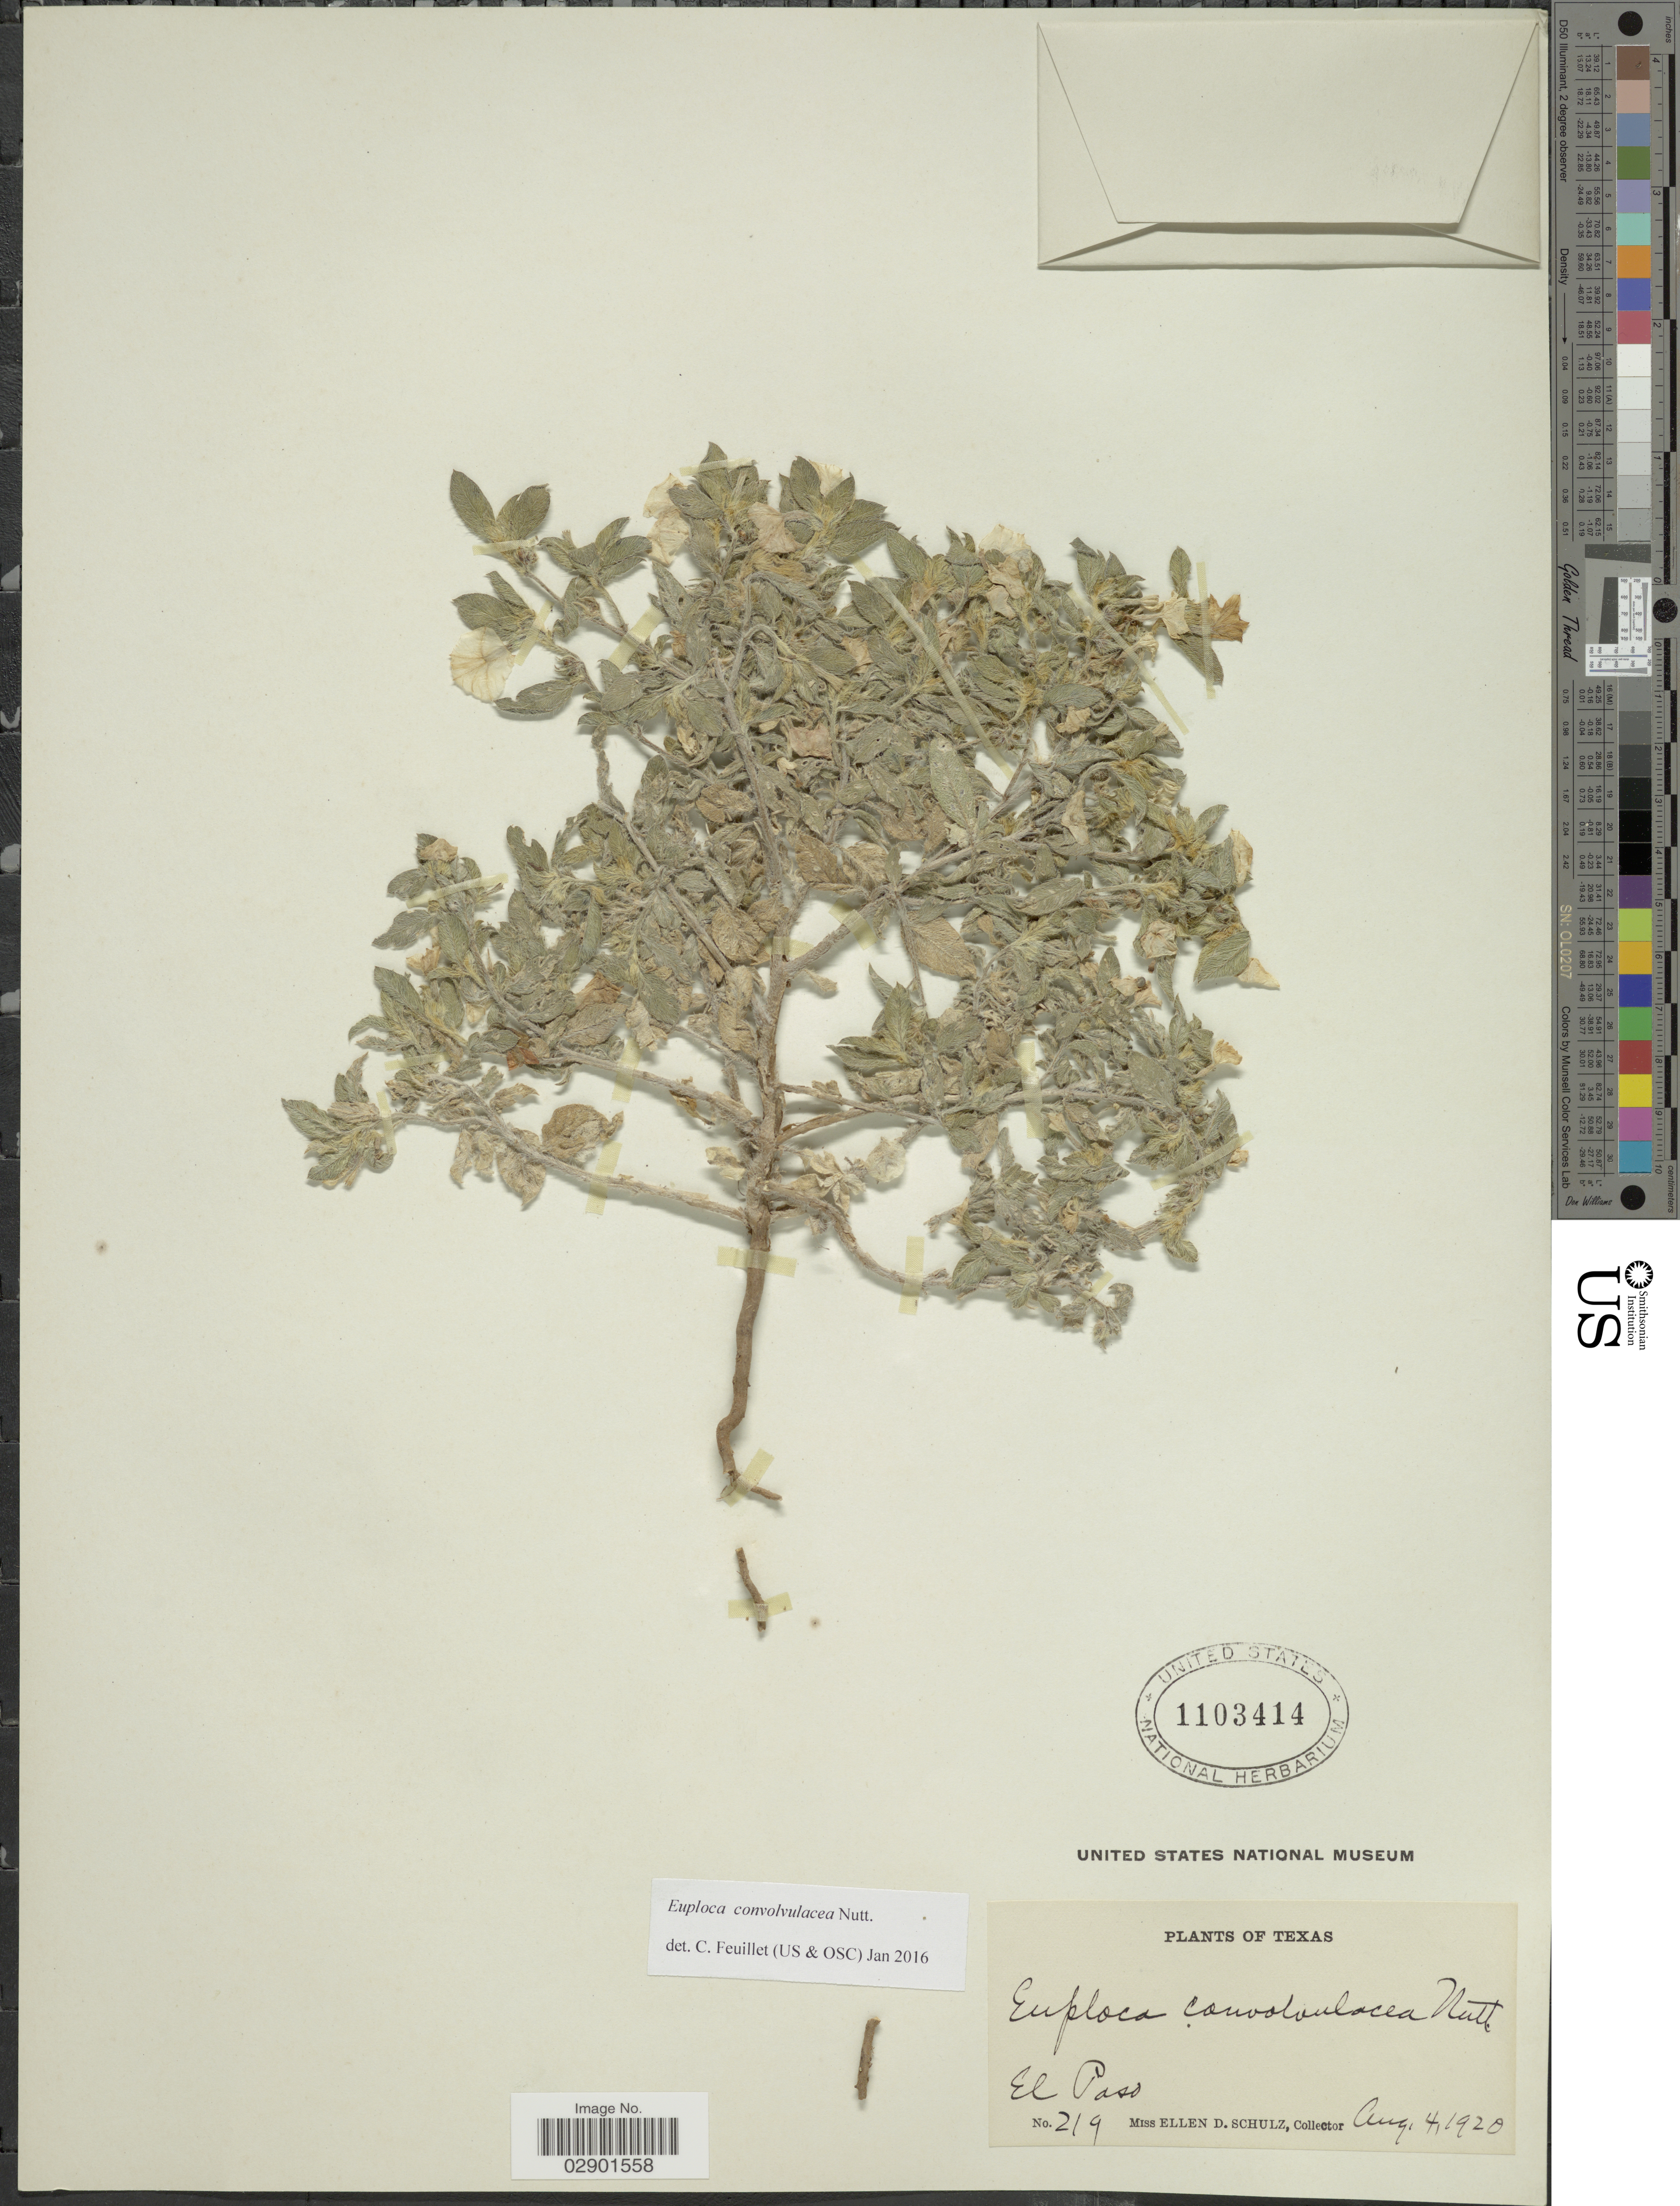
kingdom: Plantae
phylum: Tracheophyta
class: Magnoliopsida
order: Boraginales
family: Heliotropiaceae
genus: Euploca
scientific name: Euploca convolvulacea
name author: Nutt.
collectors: E. D. Schulz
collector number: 219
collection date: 1928-08-04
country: United States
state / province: Texas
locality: El Paso.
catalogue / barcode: US 1103414